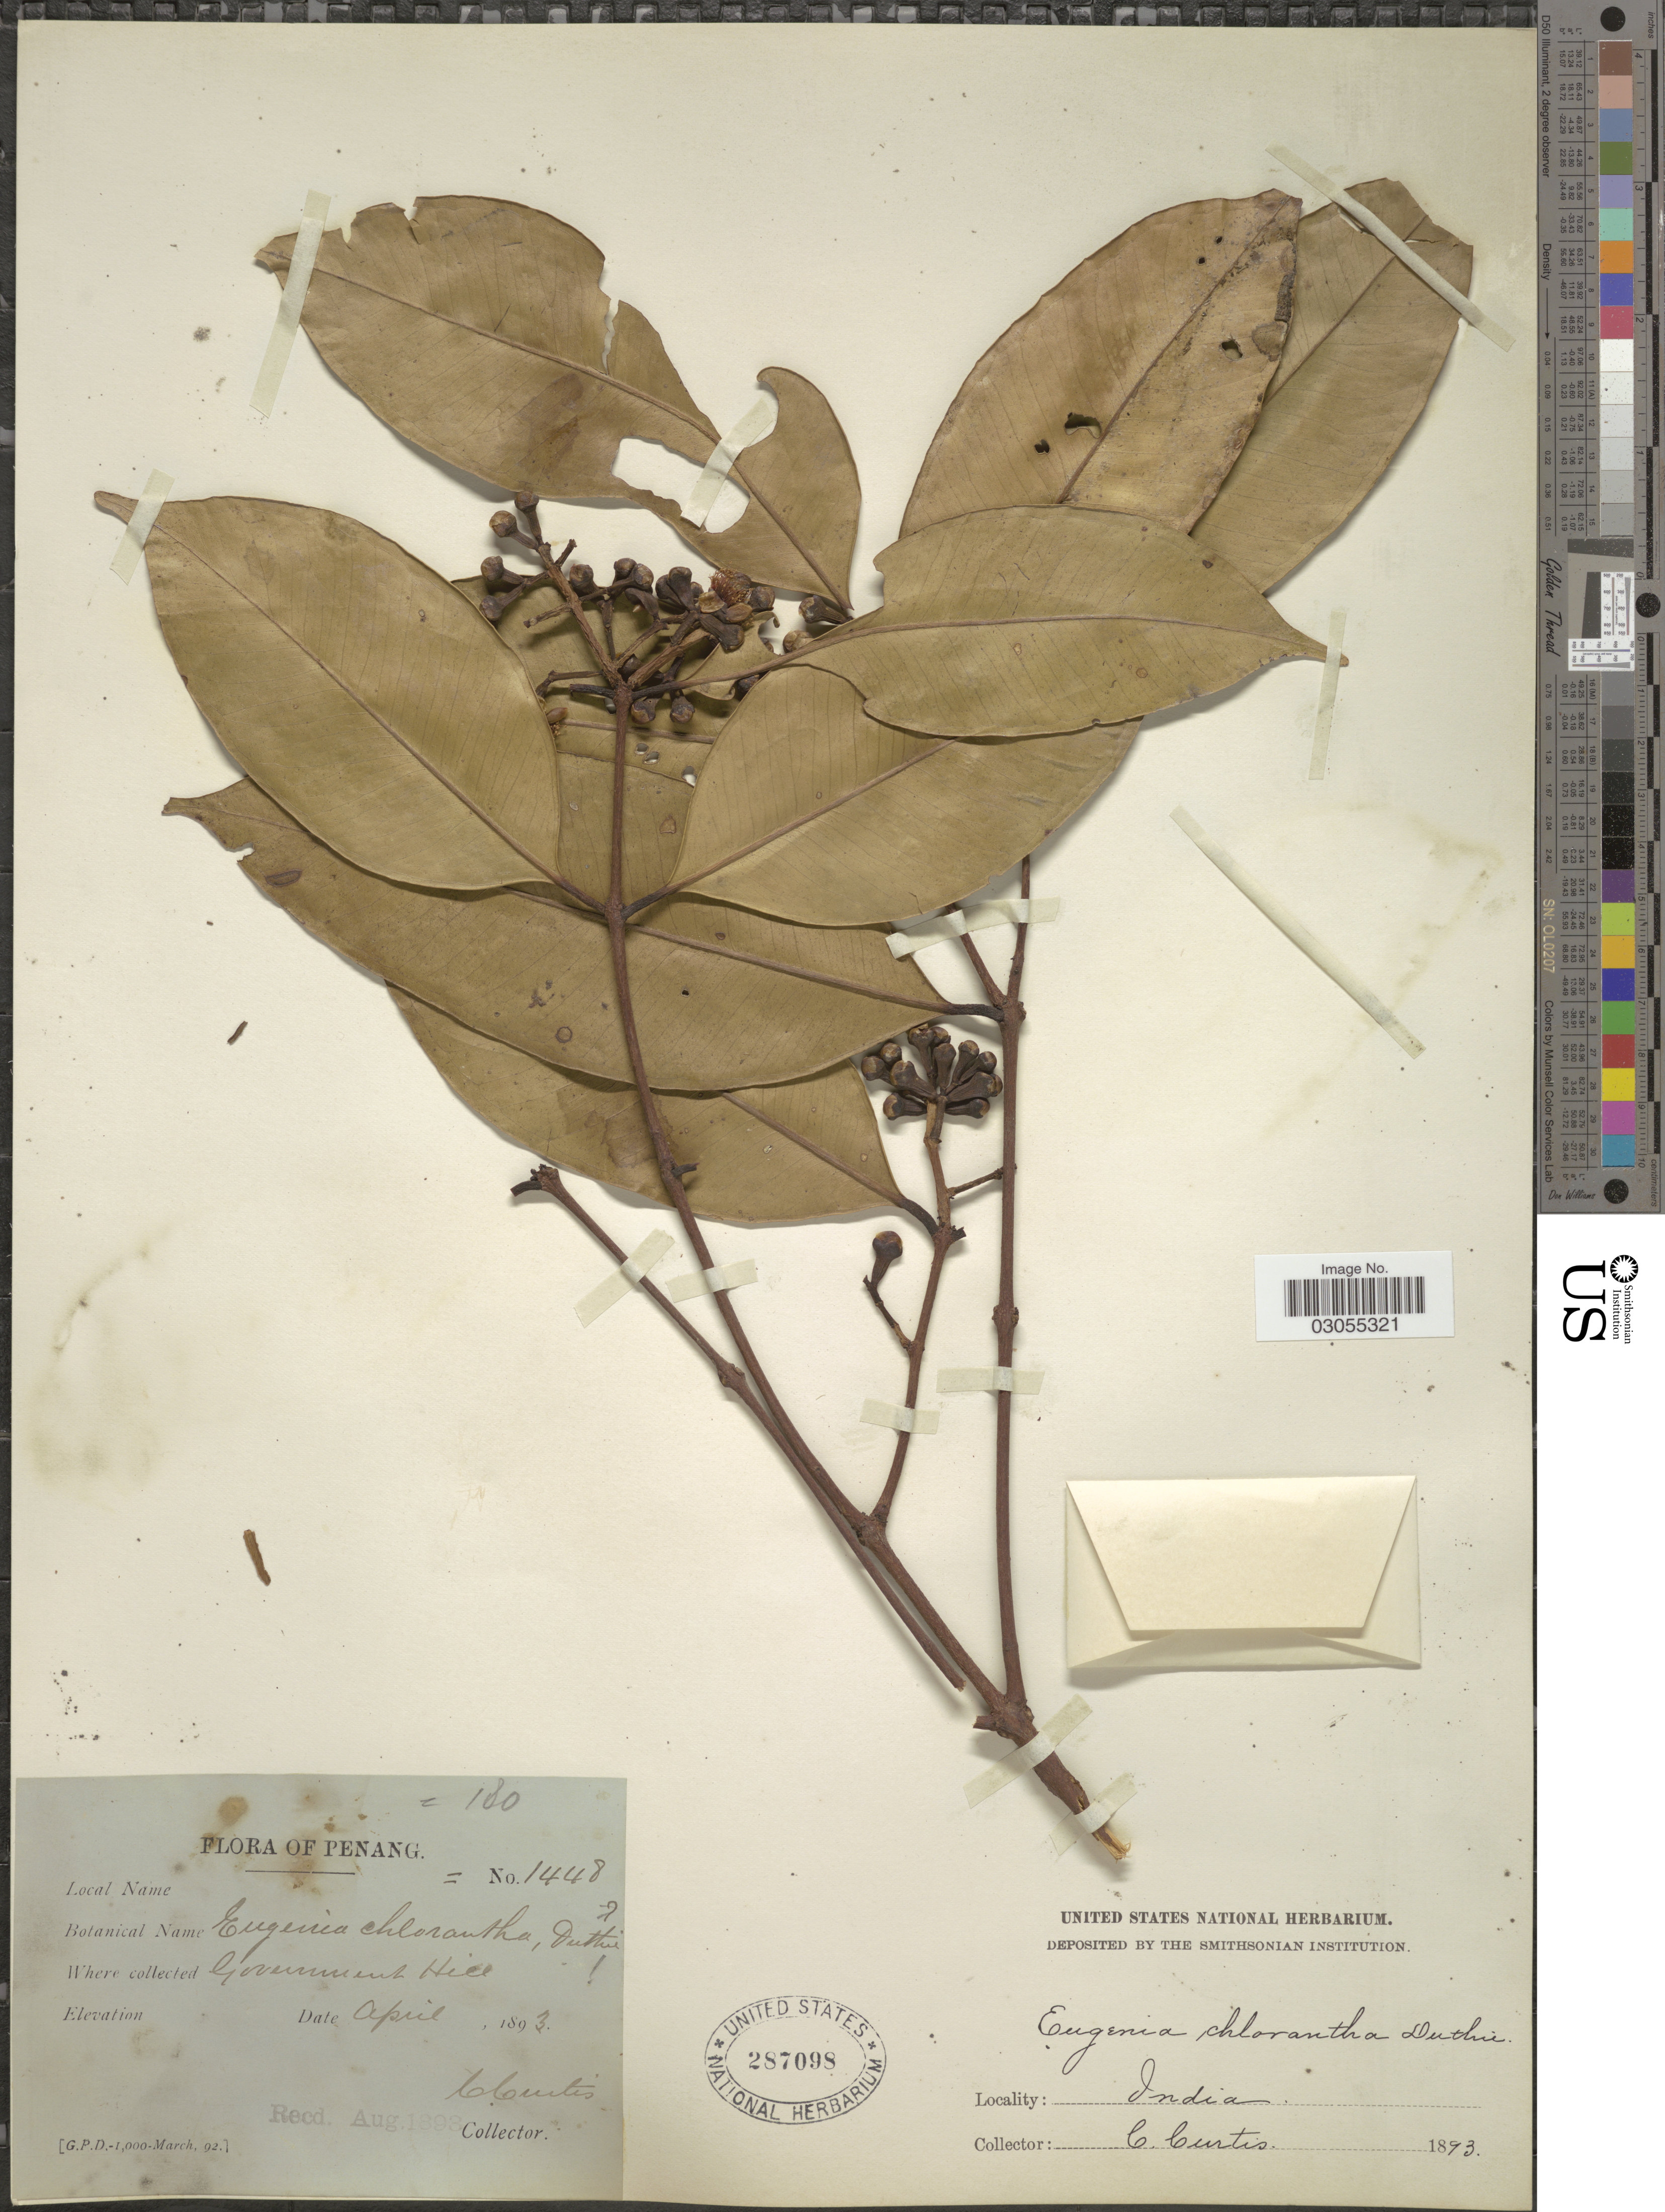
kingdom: Plantae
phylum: Tracheophyta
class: Magnoliopsida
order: Myrtales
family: Myrtaceae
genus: Syzygium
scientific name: Syzygium chloranthum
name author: (Duthie) Merr. & L.M. Perry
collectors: C. Curtis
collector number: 1448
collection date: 1893-04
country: Malaysia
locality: Penang. Government Hill.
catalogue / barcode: US 287098